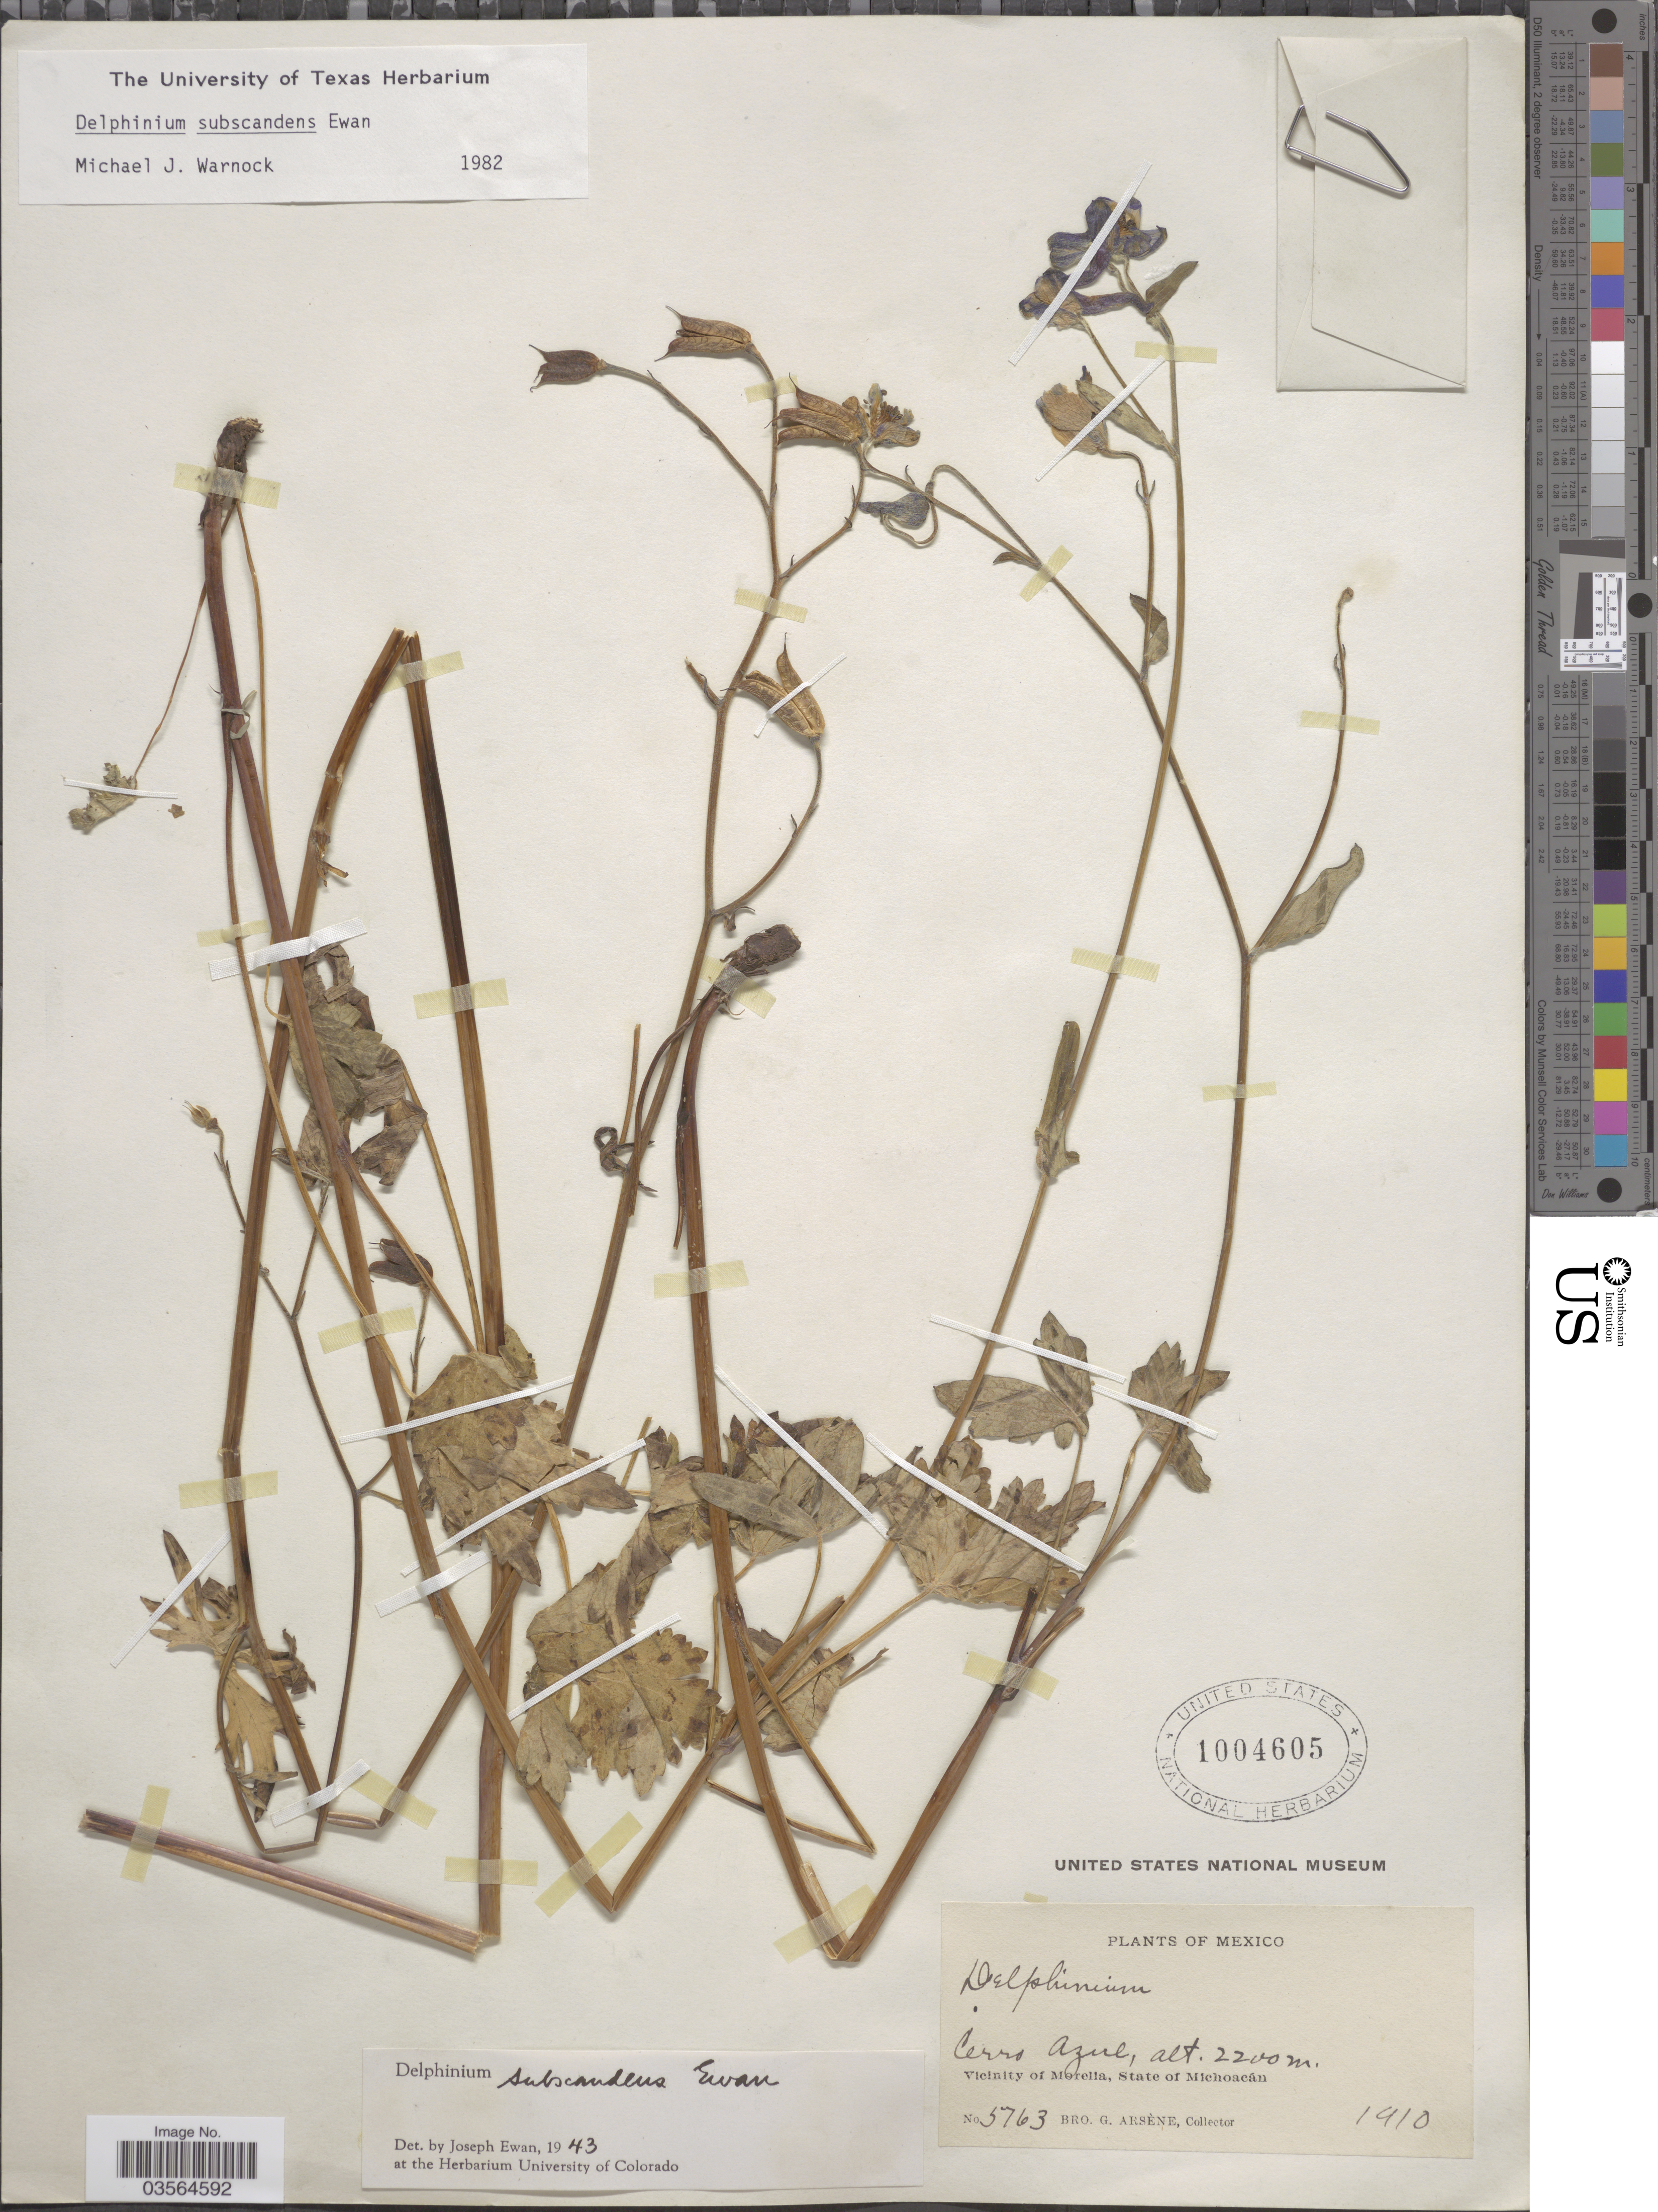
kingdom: Plantae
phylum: Tracheophyta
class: Magnoliopsida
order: Ranunculales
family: Ranunculaceae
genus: Delphinium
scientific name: Delphinium subscandens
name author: Ewan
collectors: Bro. G. Arsène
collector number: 5763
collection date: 1910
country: Mexico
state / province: Michoacán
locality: Cerro Azul. Vicinity of Morelia.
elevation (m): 2200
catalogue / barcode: US 1004605